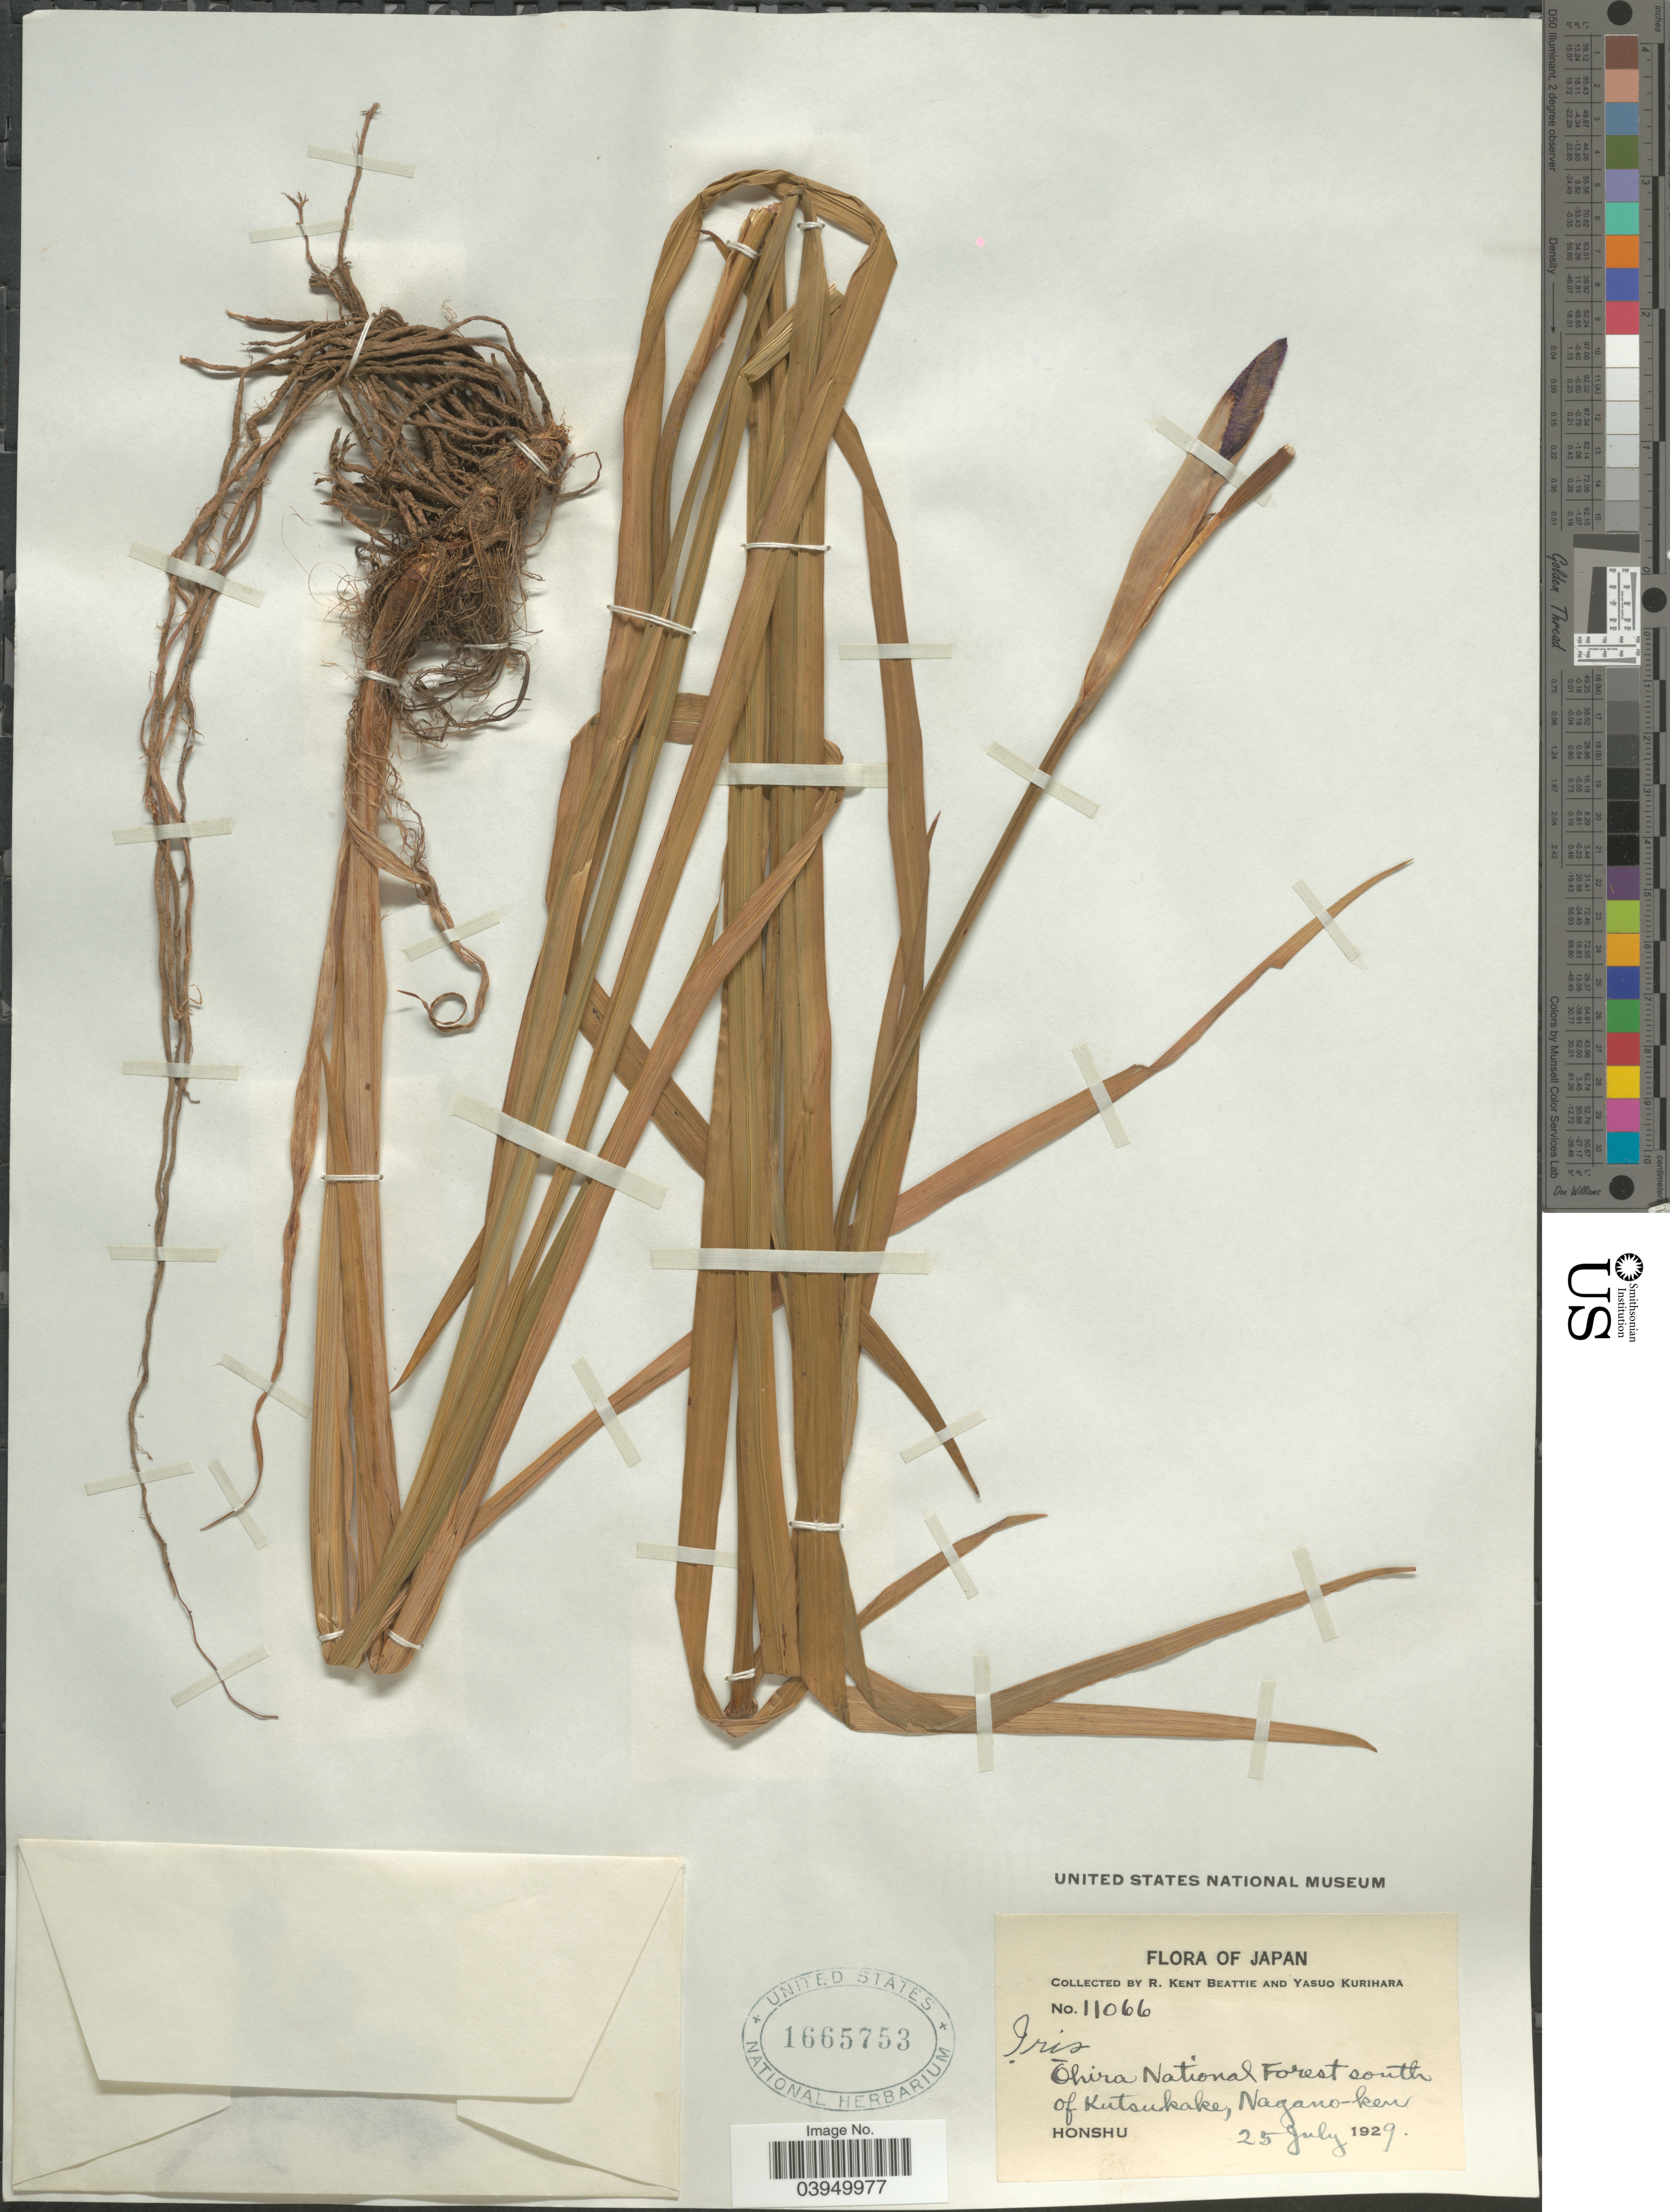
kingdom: Plantae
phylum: Tracheophyta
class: Liliopsida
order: Asparagales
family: Iridaceae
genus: Iris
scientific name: Iris sp.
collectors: R. K. Beattie & Y. Kurihara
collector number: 11066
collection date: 1929-07-25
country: Japan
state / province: Nagano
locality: Ohira National Forest south of Kutsukake, Nagano-ken. Honshu.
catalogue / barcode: US 1665753